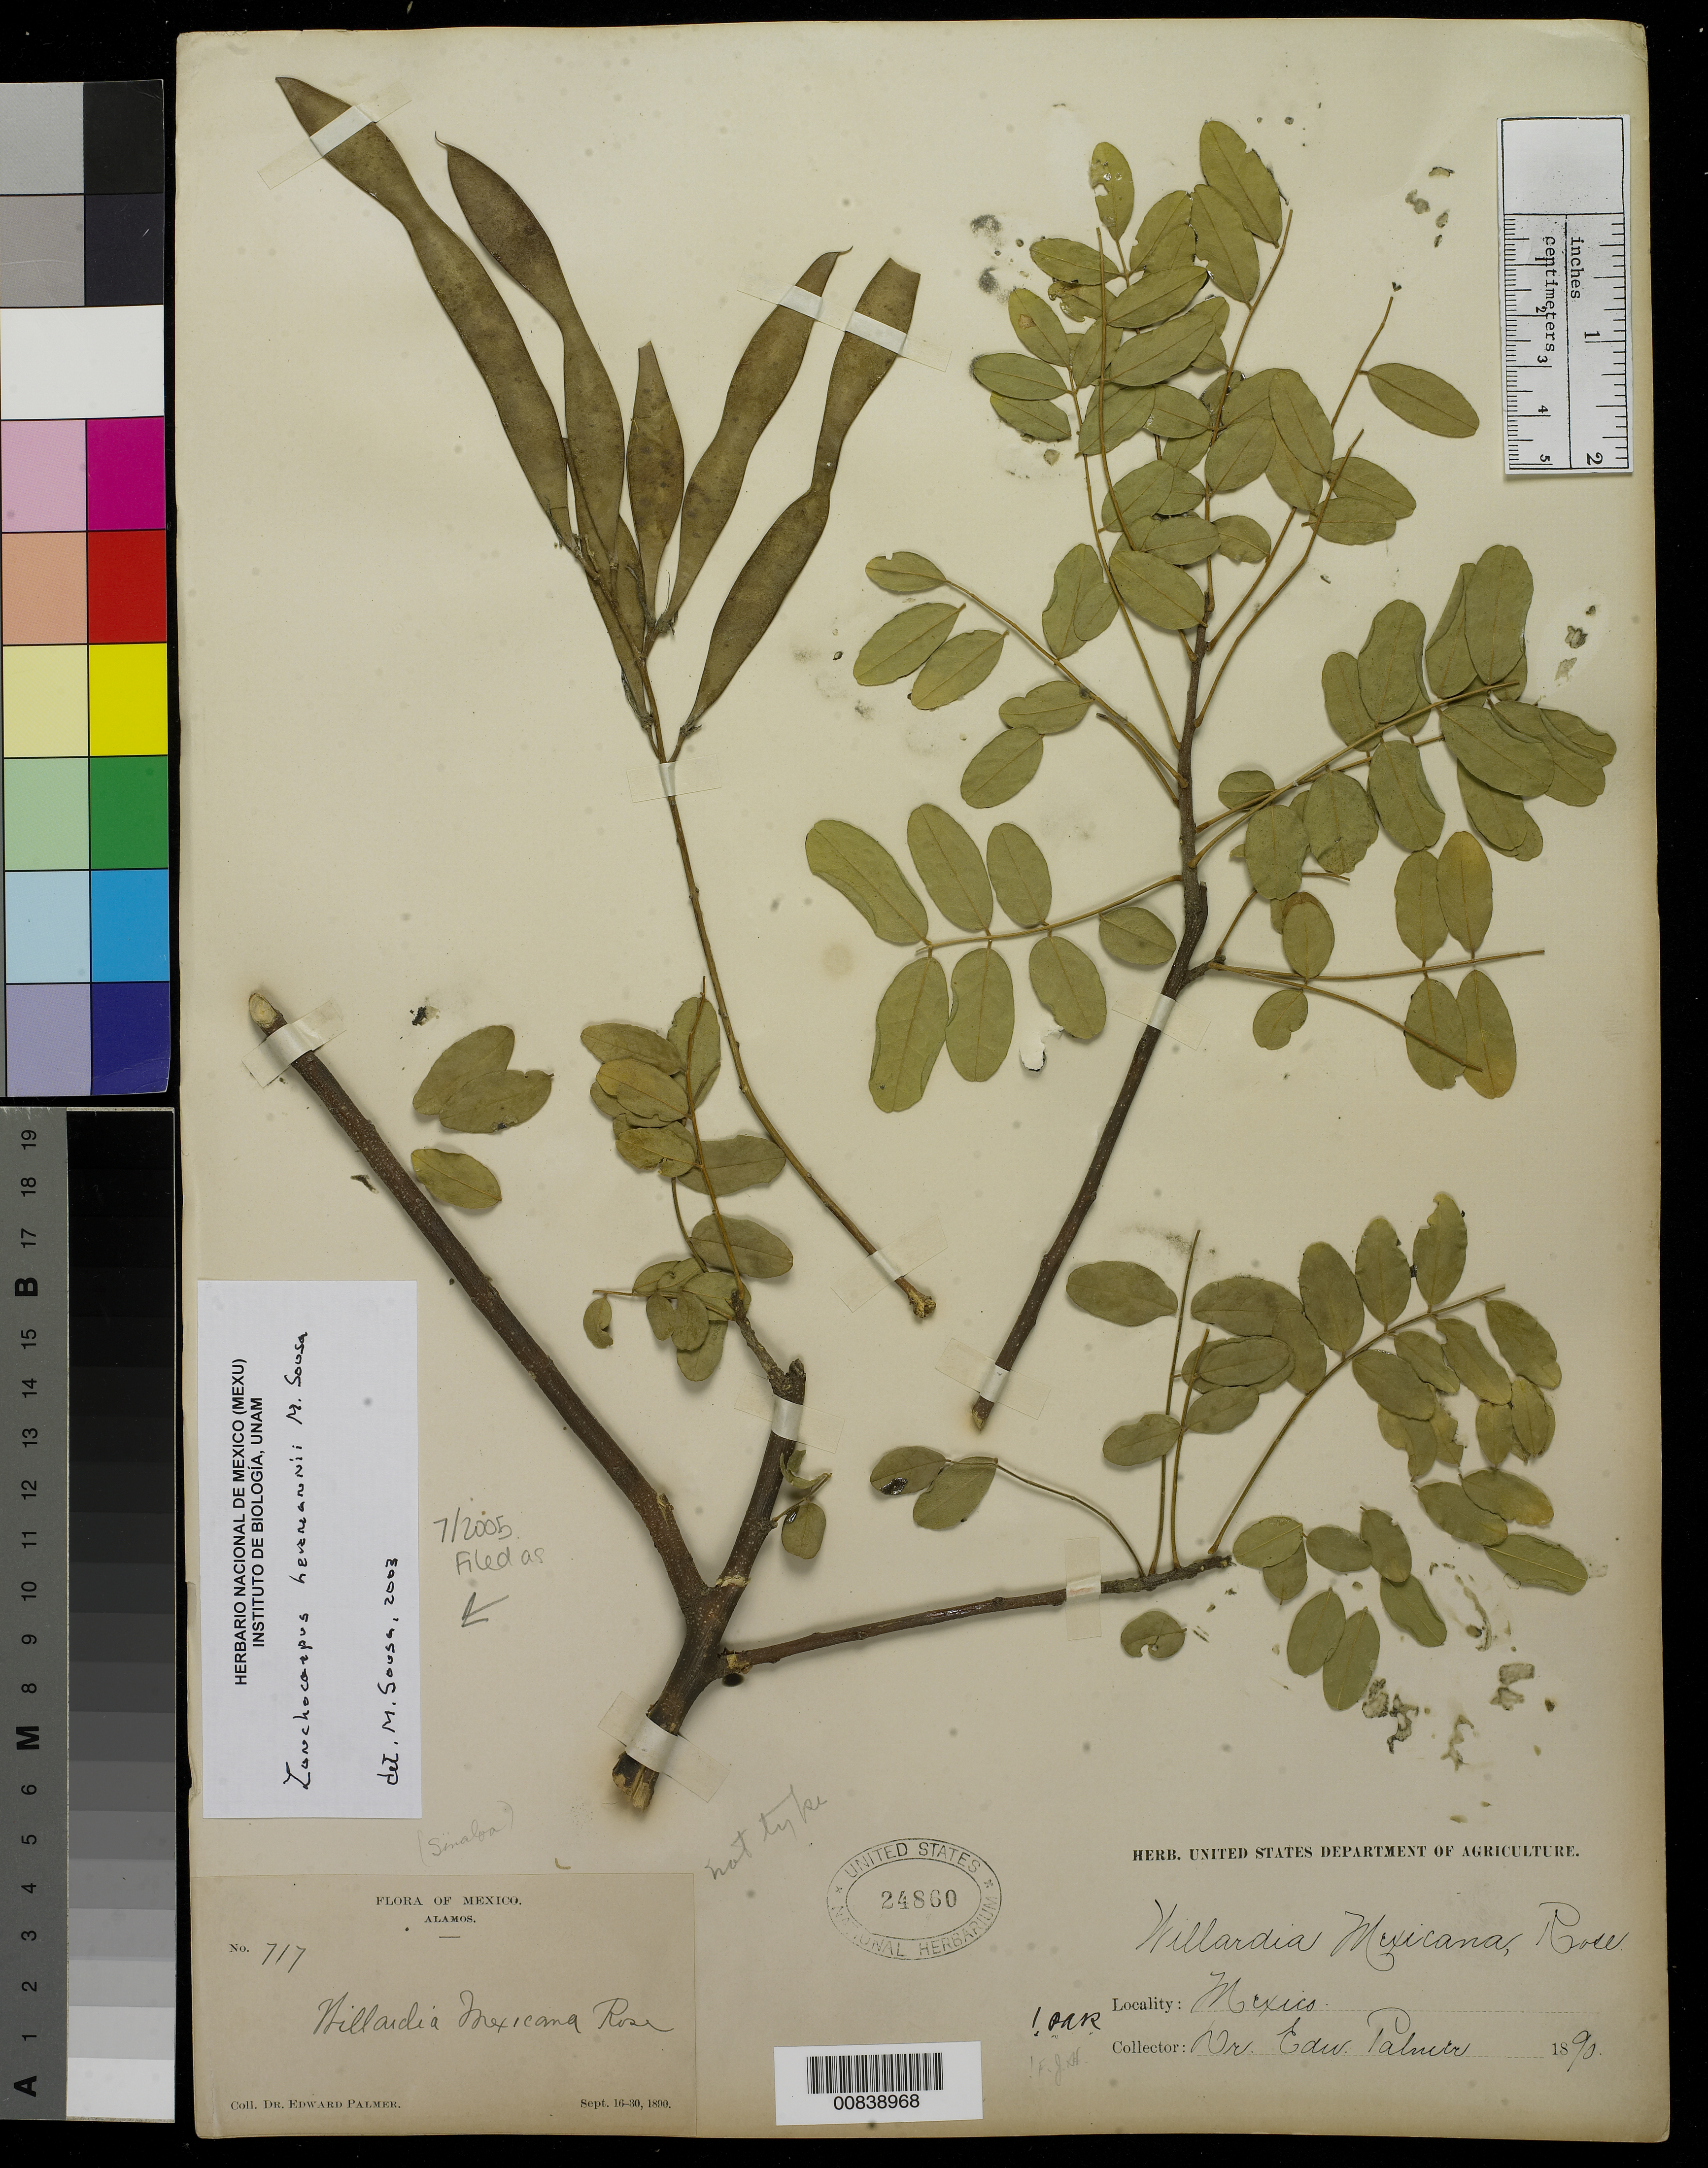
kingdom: Plantae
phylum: Tracheophyta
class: Magnoliopsida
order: Fabales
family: Fabaceae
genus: Lonchocarpus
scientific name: Lonchocarpus hermannii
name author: M. Sousa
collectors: E. Palmer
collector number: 717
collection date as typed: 16 Sep 1890 to 30 Sep 1890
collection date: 1890-09-16/1890-09-30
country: Mexico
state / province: Sonora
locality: Alamos, Sonora.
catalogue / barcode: US 24860